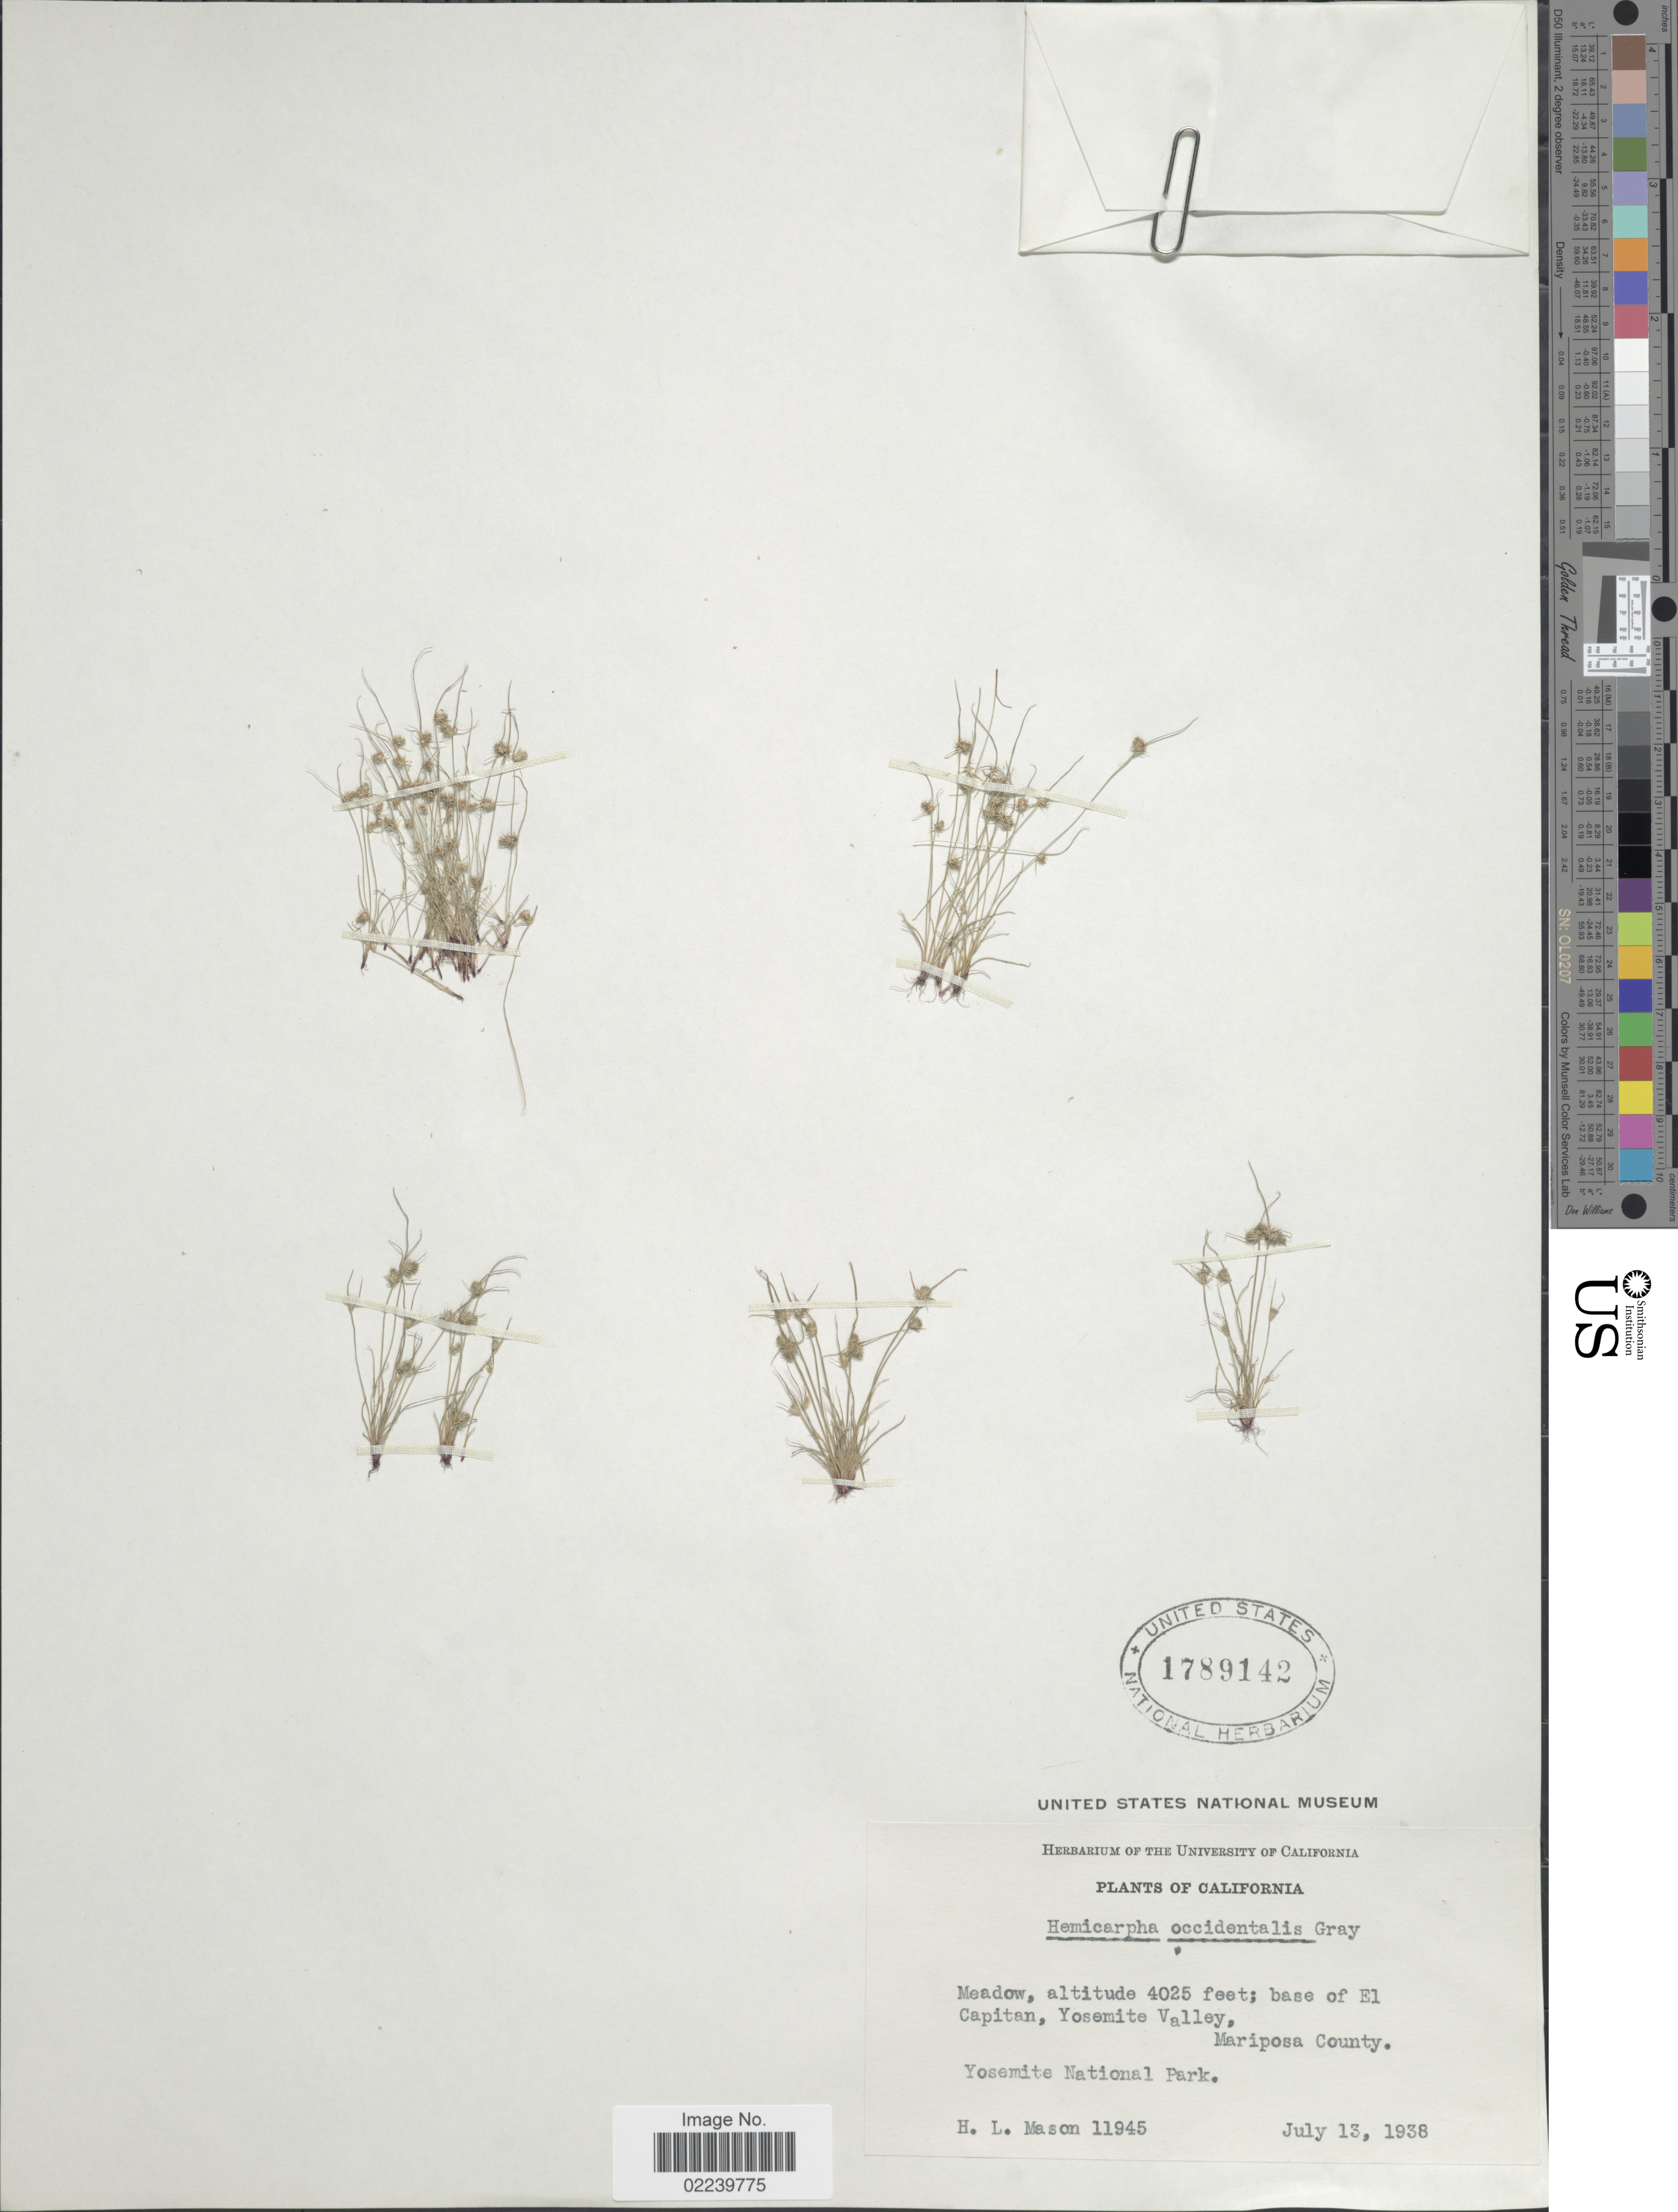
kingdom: Plantae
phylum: Tracheophyta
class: Liliopsida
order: Poales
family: Cyperaceae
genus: Cyperus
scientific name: Cyperus hemioccidentalis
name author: Goetgh.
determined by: Strong, M. T., (US), Smithsonian Institution - National Museum of Natural History (UNITED STATES)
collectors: H. L. Mason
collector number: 11945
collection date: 1938-07-13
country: United States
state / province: California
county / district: Mariposa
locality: Base of El Capitan, Yosemite Valley, Mariposa County, Yosemite National Park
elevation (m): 1227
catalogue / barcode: US 1789142